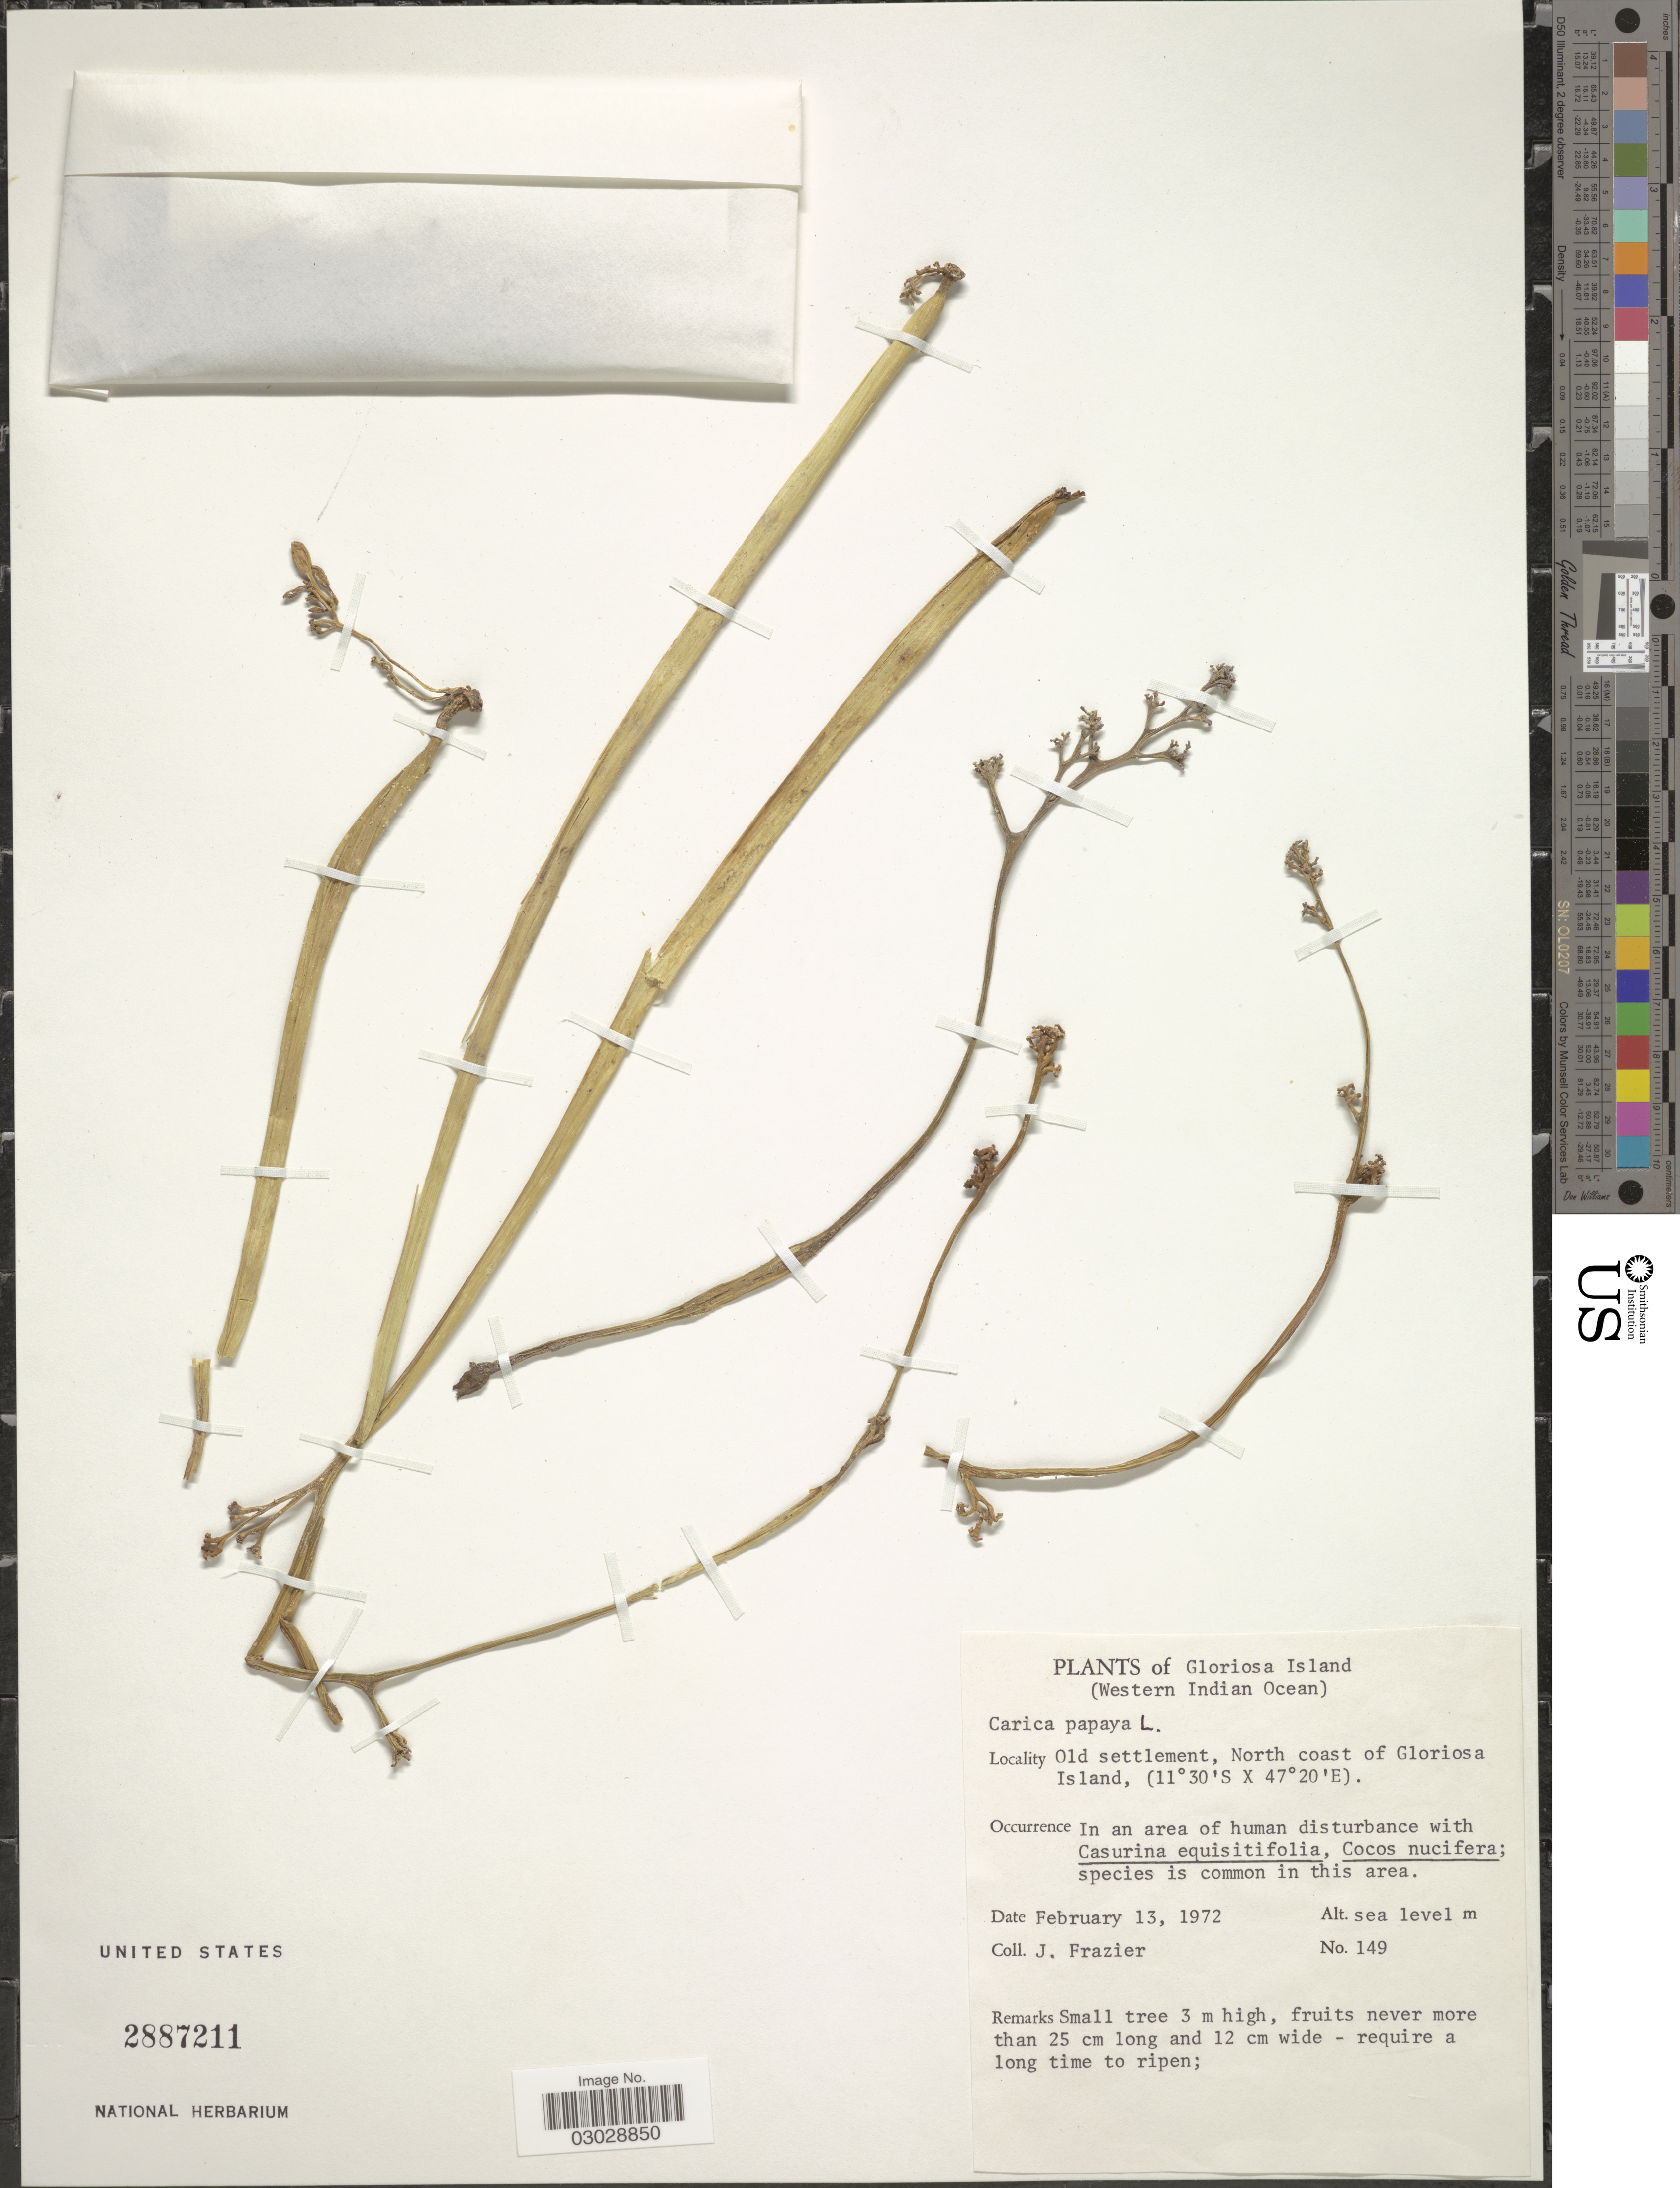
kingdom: Plantae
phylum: Tracheophyta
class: Magnoliopsida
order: Brassicales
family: Caricaceae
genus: Carica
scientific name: Carica papaya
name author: L.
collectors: J. Frazier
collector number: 149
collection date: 1972-02-13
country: French Southern Territories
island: Île Glorieuse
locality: Île Glorieuse (Western Indian Ocean). Old settlement, North coast of Île Glorieuse.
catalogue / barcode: US 2887211